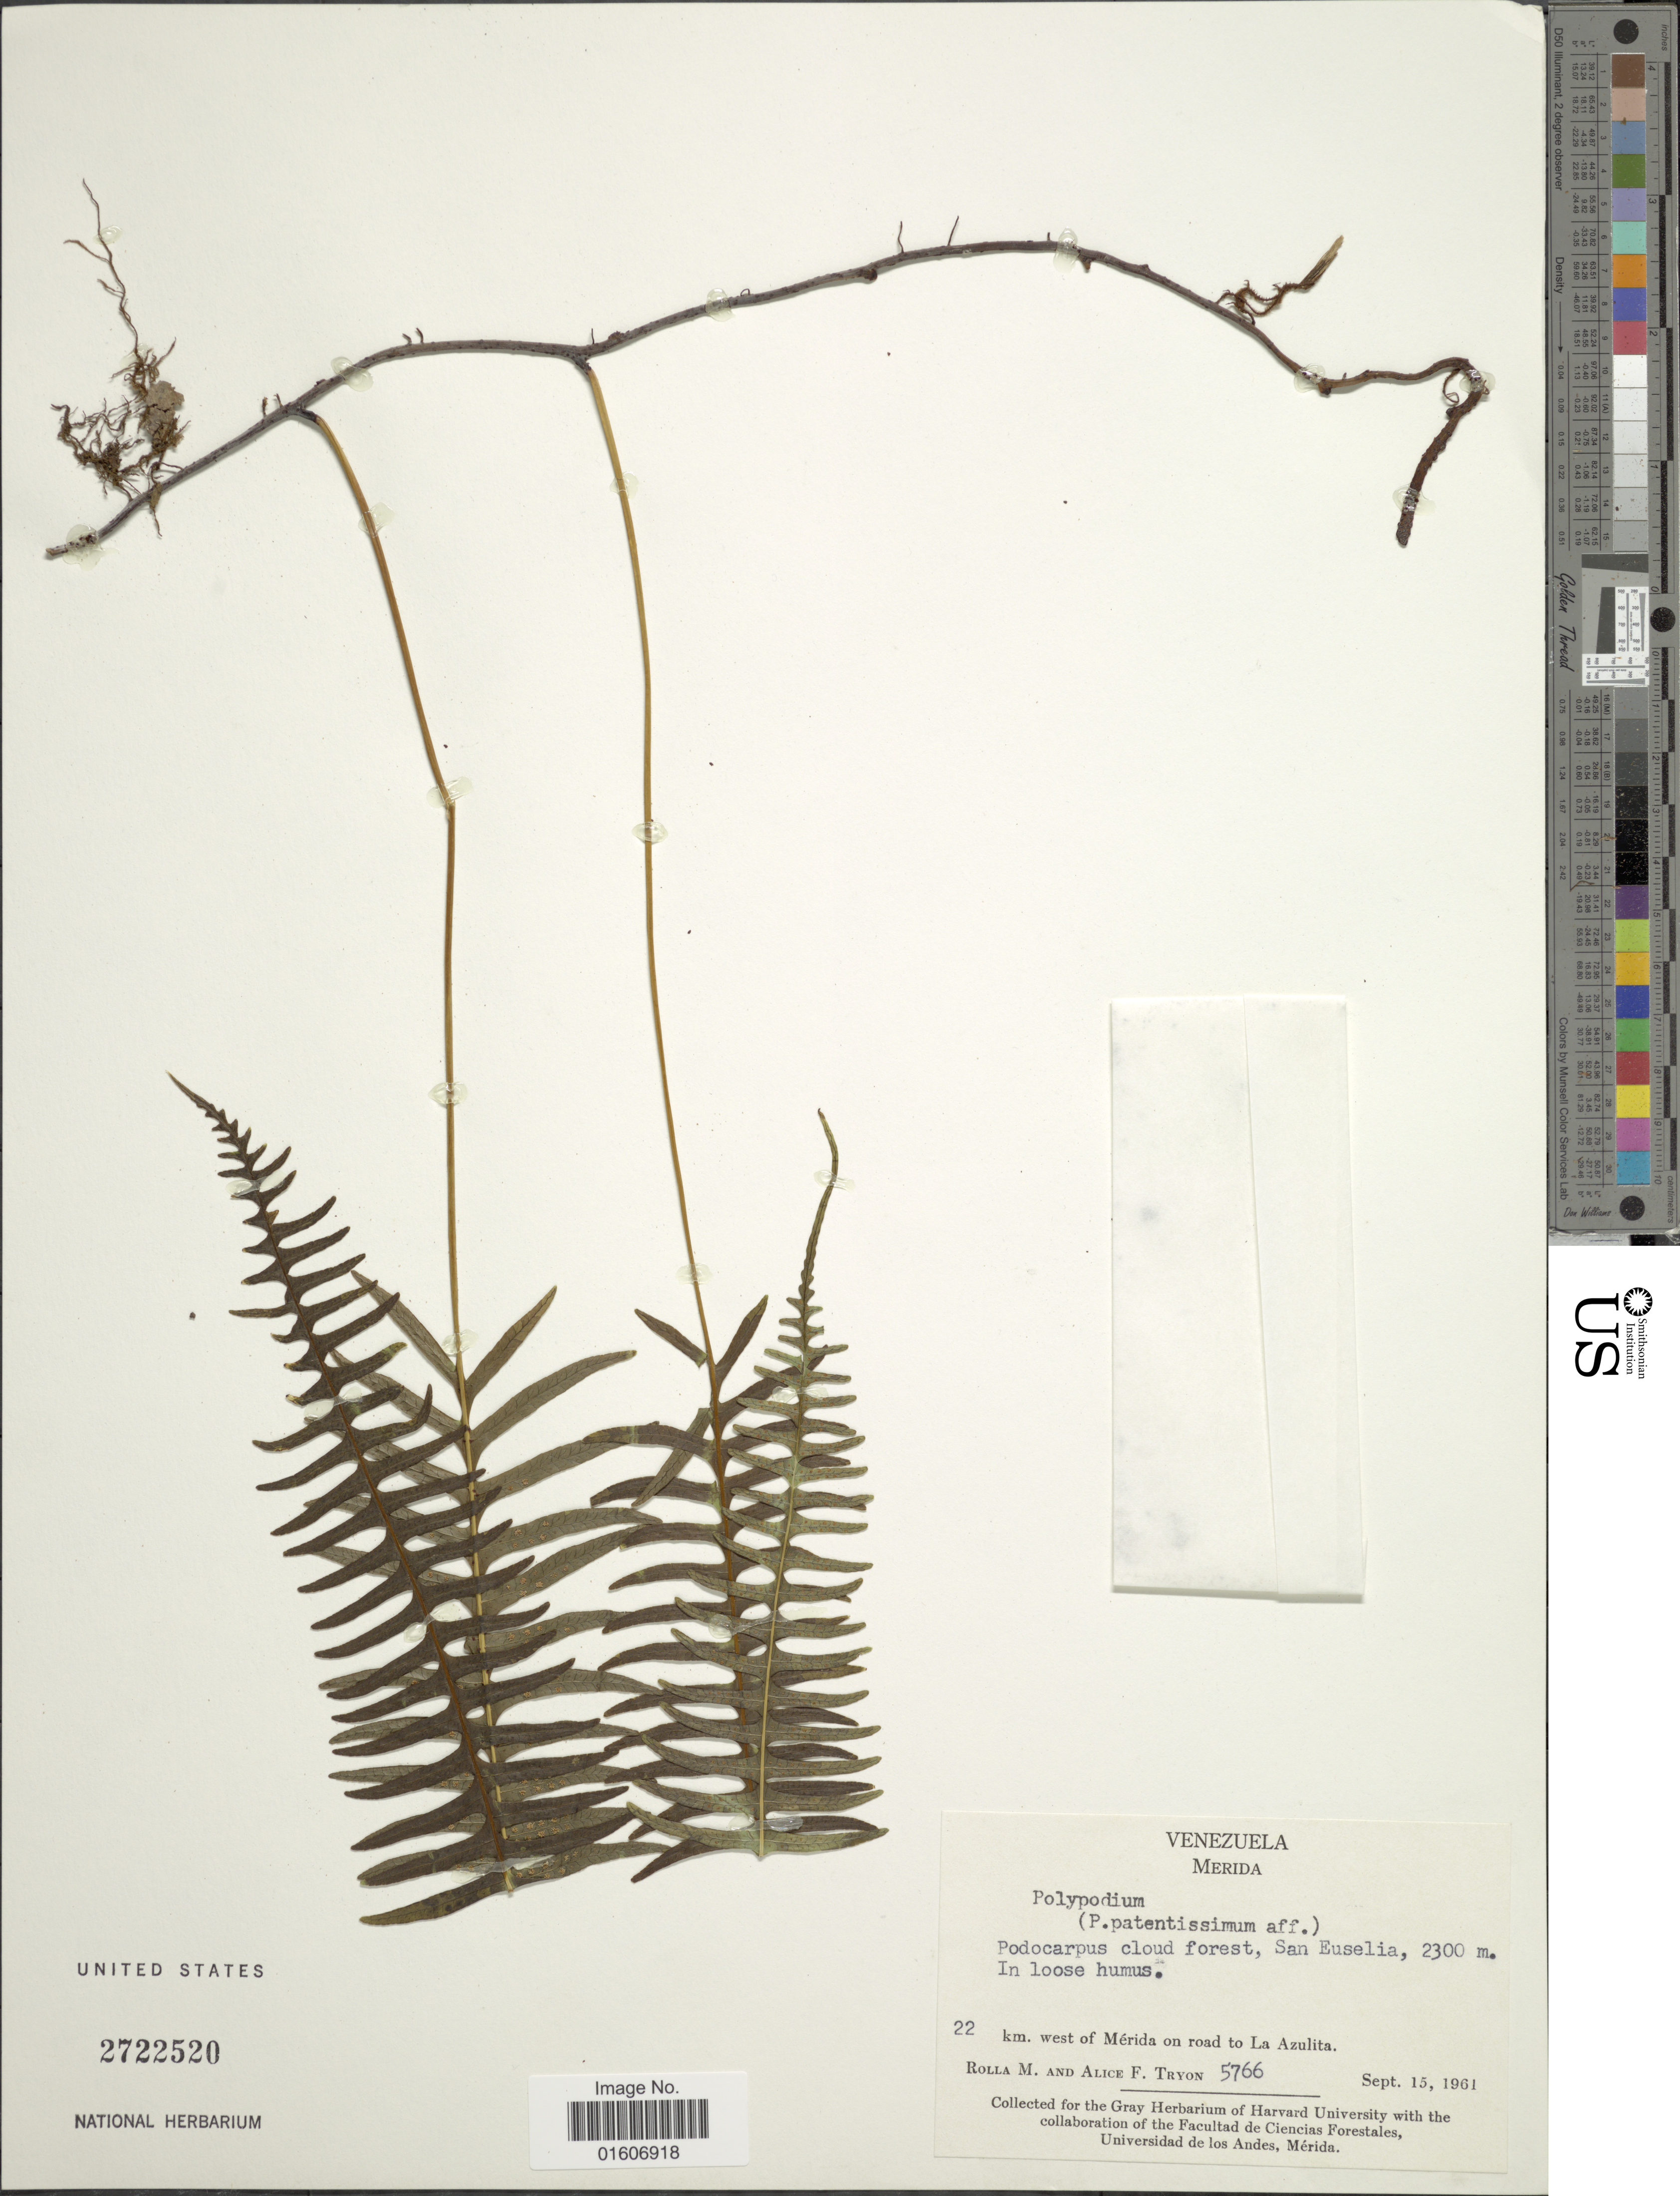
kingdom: Plantae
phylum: Tracheophyta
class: Polypodiopsida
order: Polypodiales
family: Polypodiaceae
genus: Serpocaulon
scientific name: Serpocaulon patentissimum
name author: (Mett. ex Kuhn) A.R. Sm.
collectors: R. M. Tryon & A. F. Tryon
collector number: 5766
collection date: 1961-09-15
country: Venezuela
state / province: Mérida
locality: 22 km west of Mérida on road to La Azulita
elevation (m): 2300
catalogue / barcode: US 2722520